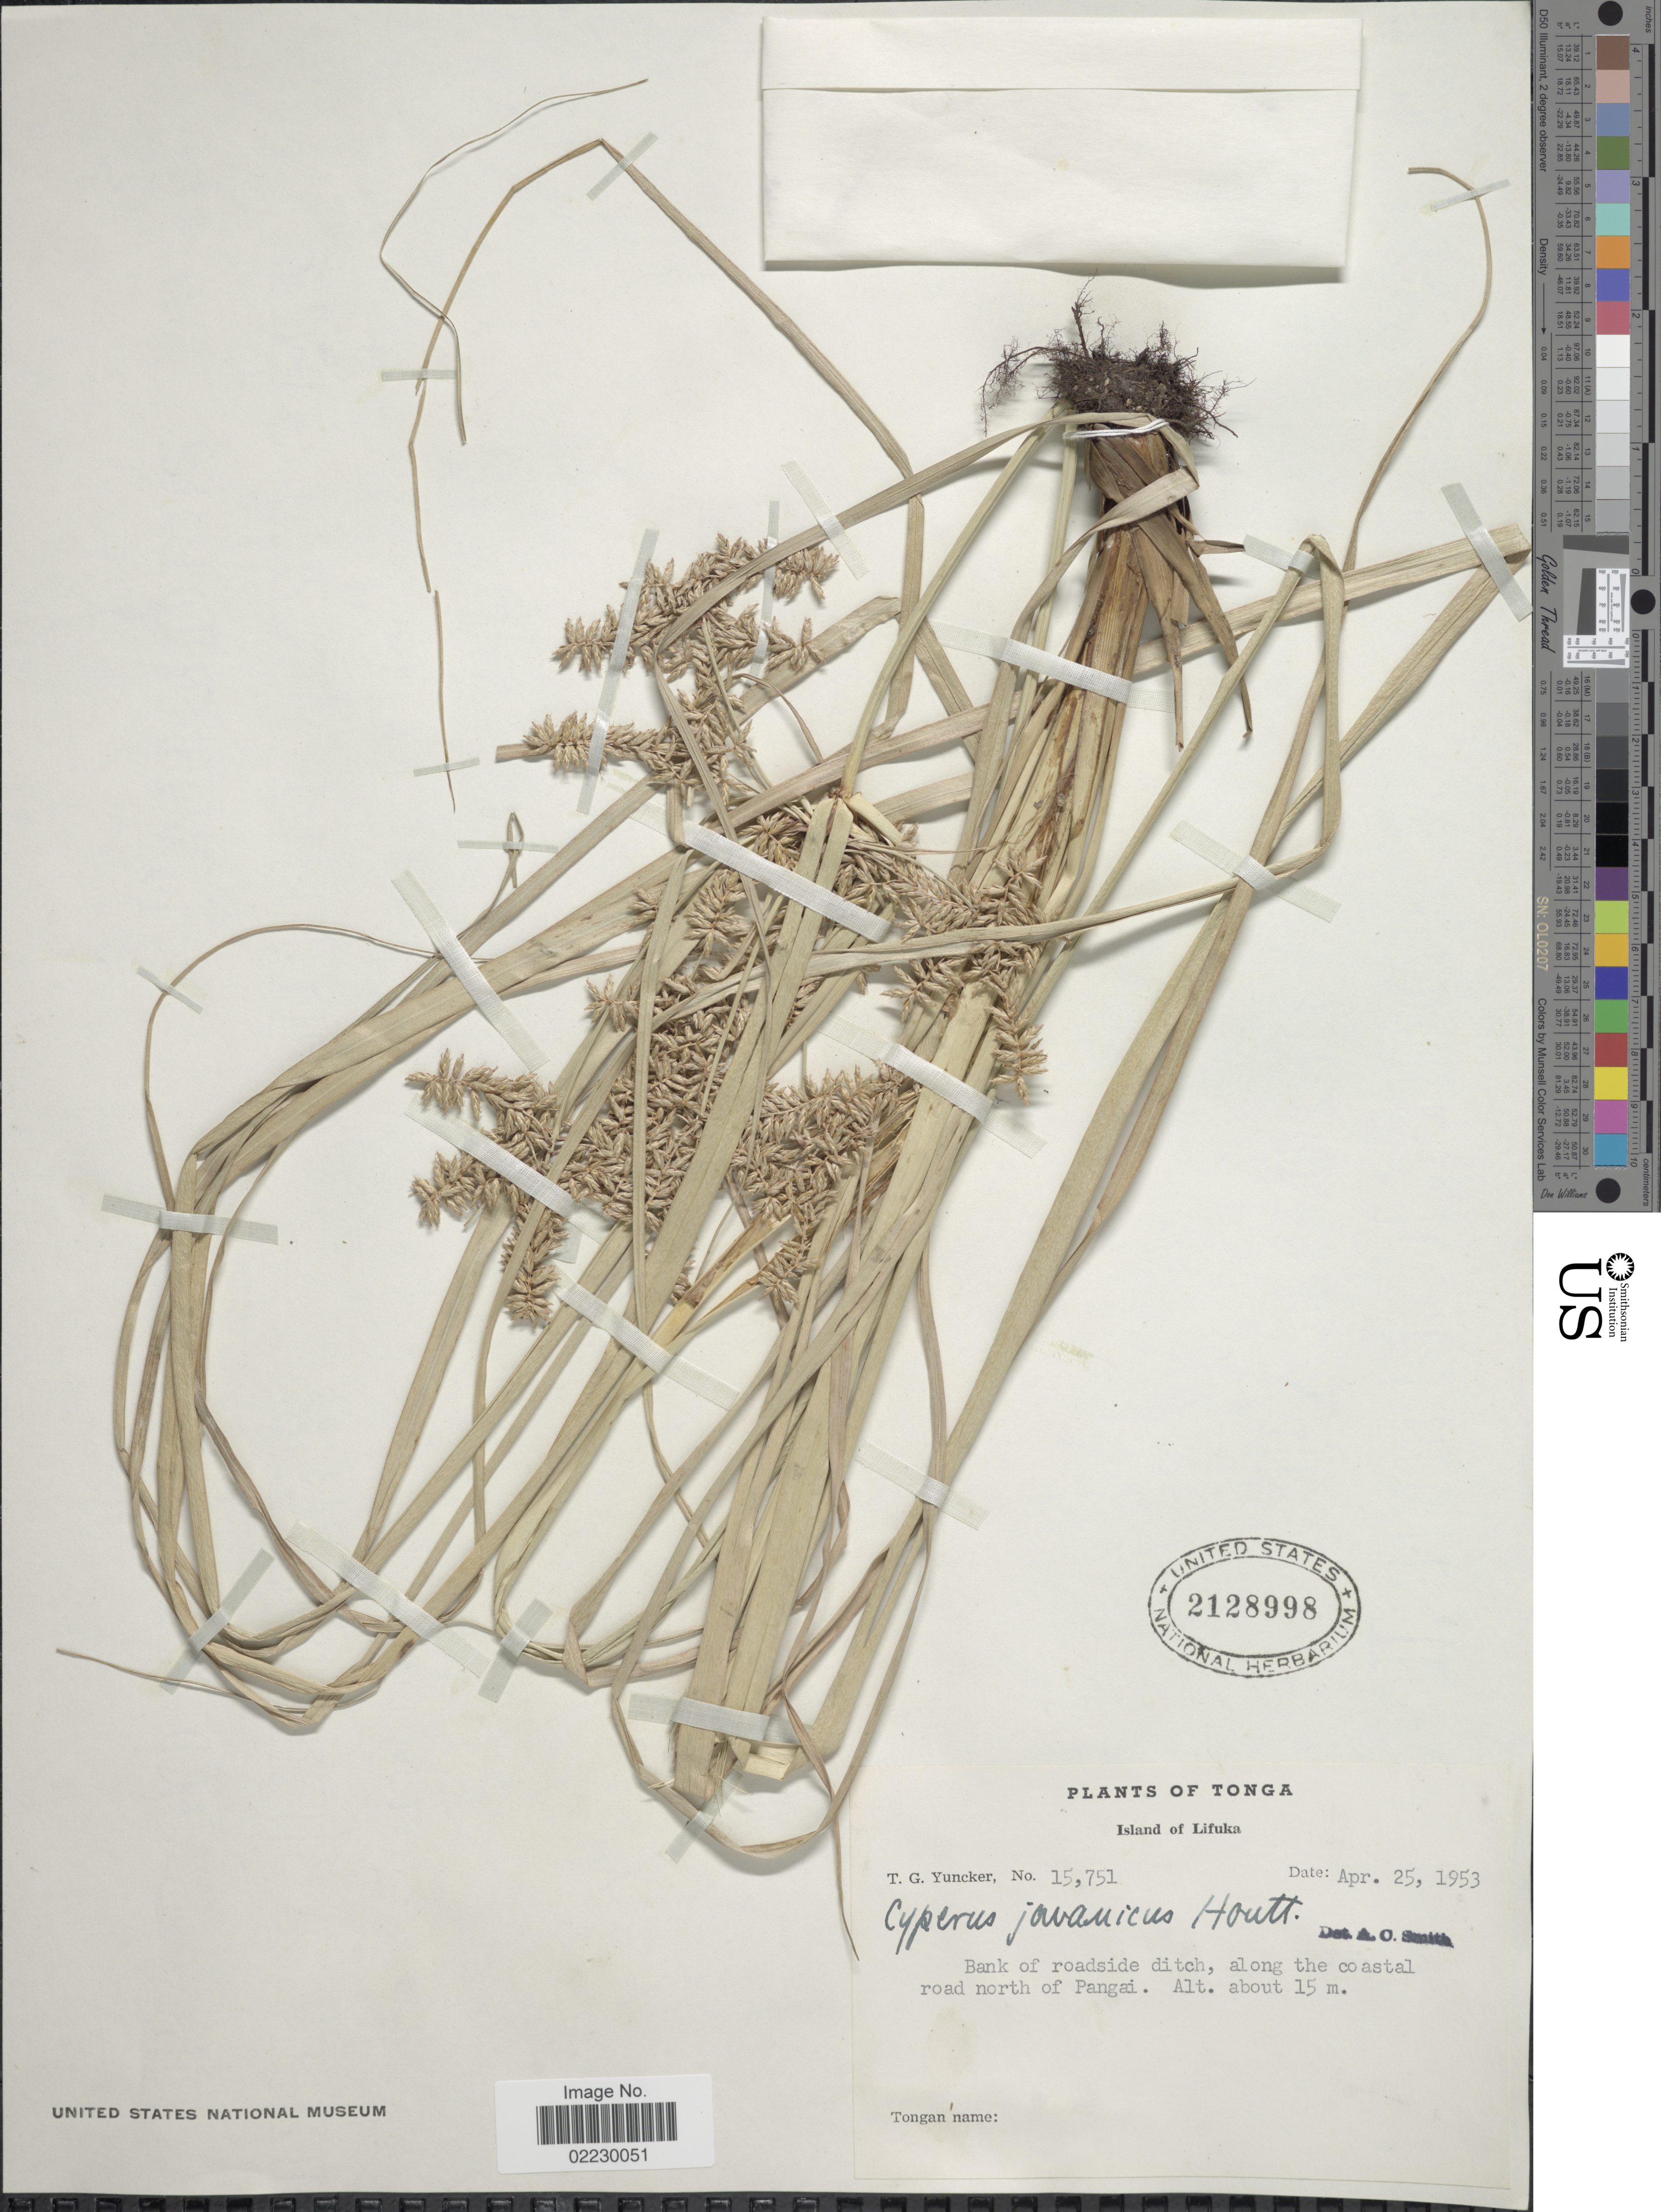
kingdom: Plantae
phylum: Tracheophyta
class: Liliopsida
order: Poales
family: Cyperaceae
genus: Cyperus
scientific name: Cyperus javanicus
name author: Houtt.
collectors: T. G. Yuncker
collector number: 15751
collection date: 1953-04-25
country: Tonga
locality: Island of Lifuka, along the coastal road north of Pangai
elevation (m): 15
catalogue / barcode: US 2128998